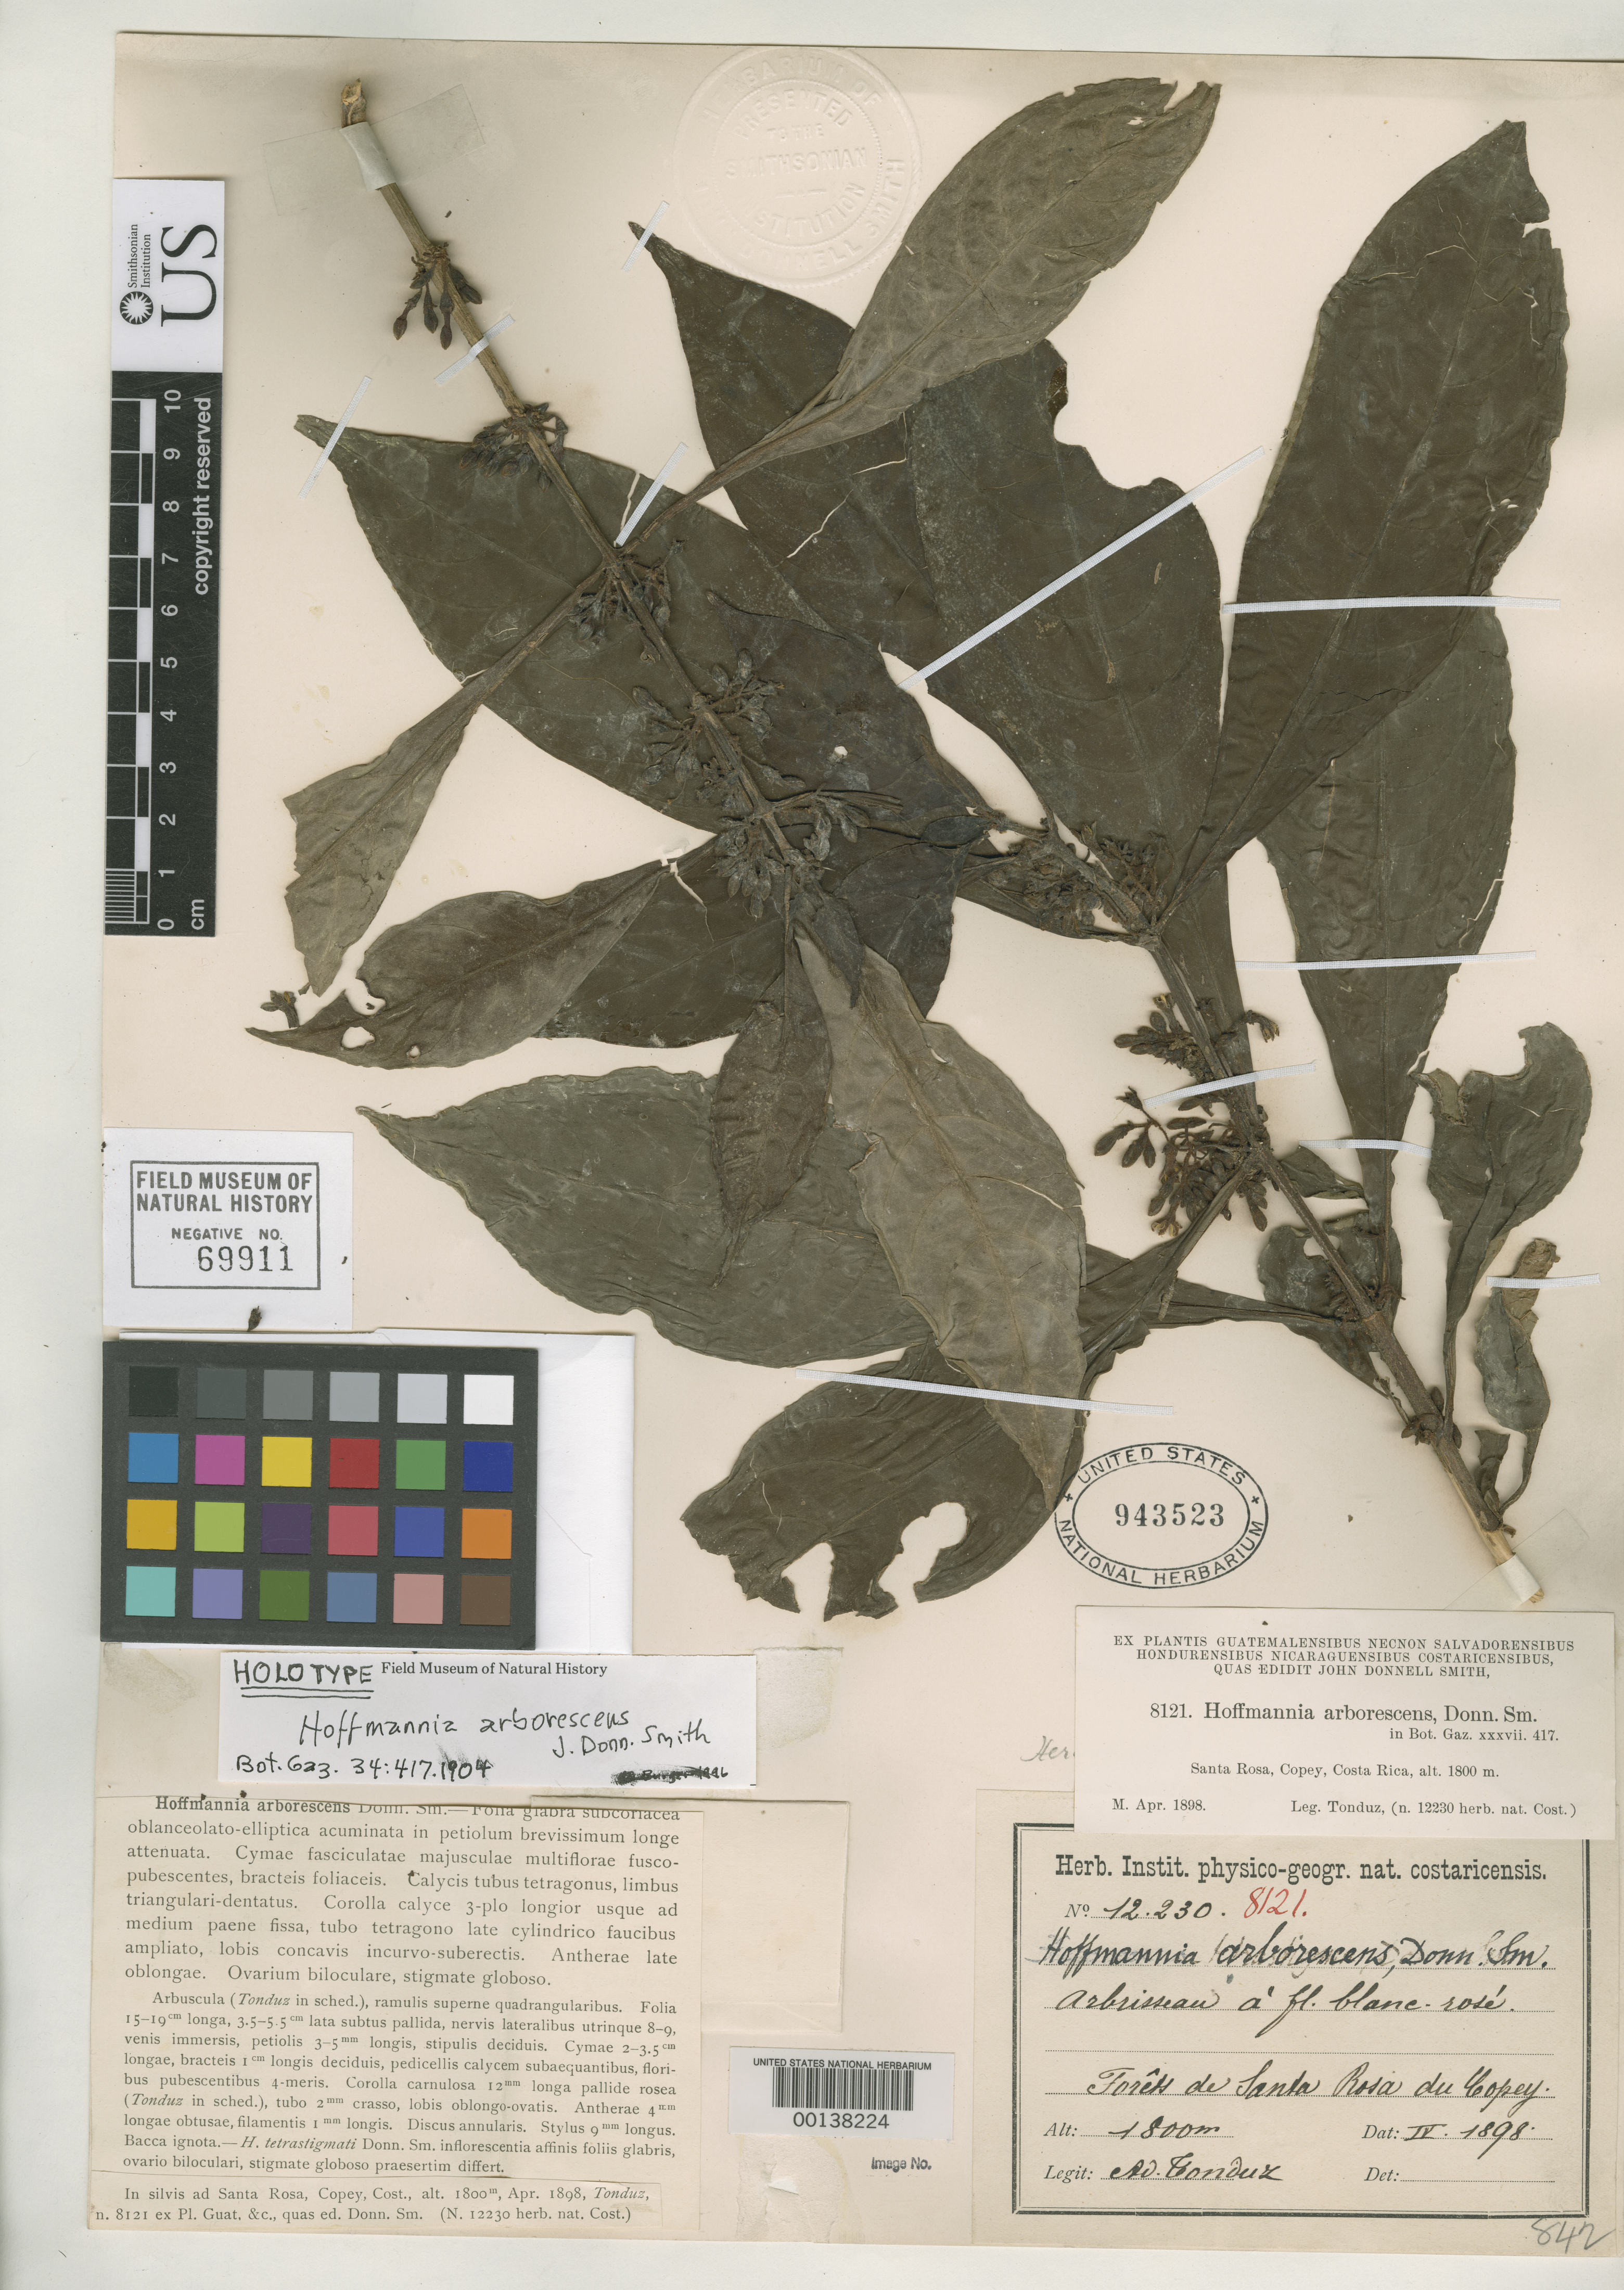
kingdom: Plantae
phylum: Tracheophyta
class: Magnoliopsida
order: Gentianales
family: Rubiaceae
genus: Hoffmannia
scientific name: Hoffmannia arborescens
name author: Donn. Sm.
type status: Holotype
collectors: A. Tonduz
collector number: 12230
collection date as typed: Apr 1898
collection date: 1898-04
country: Costa Rica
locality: Forets de Santa Rosa du Copey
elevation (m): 1800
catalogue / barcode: US 943523